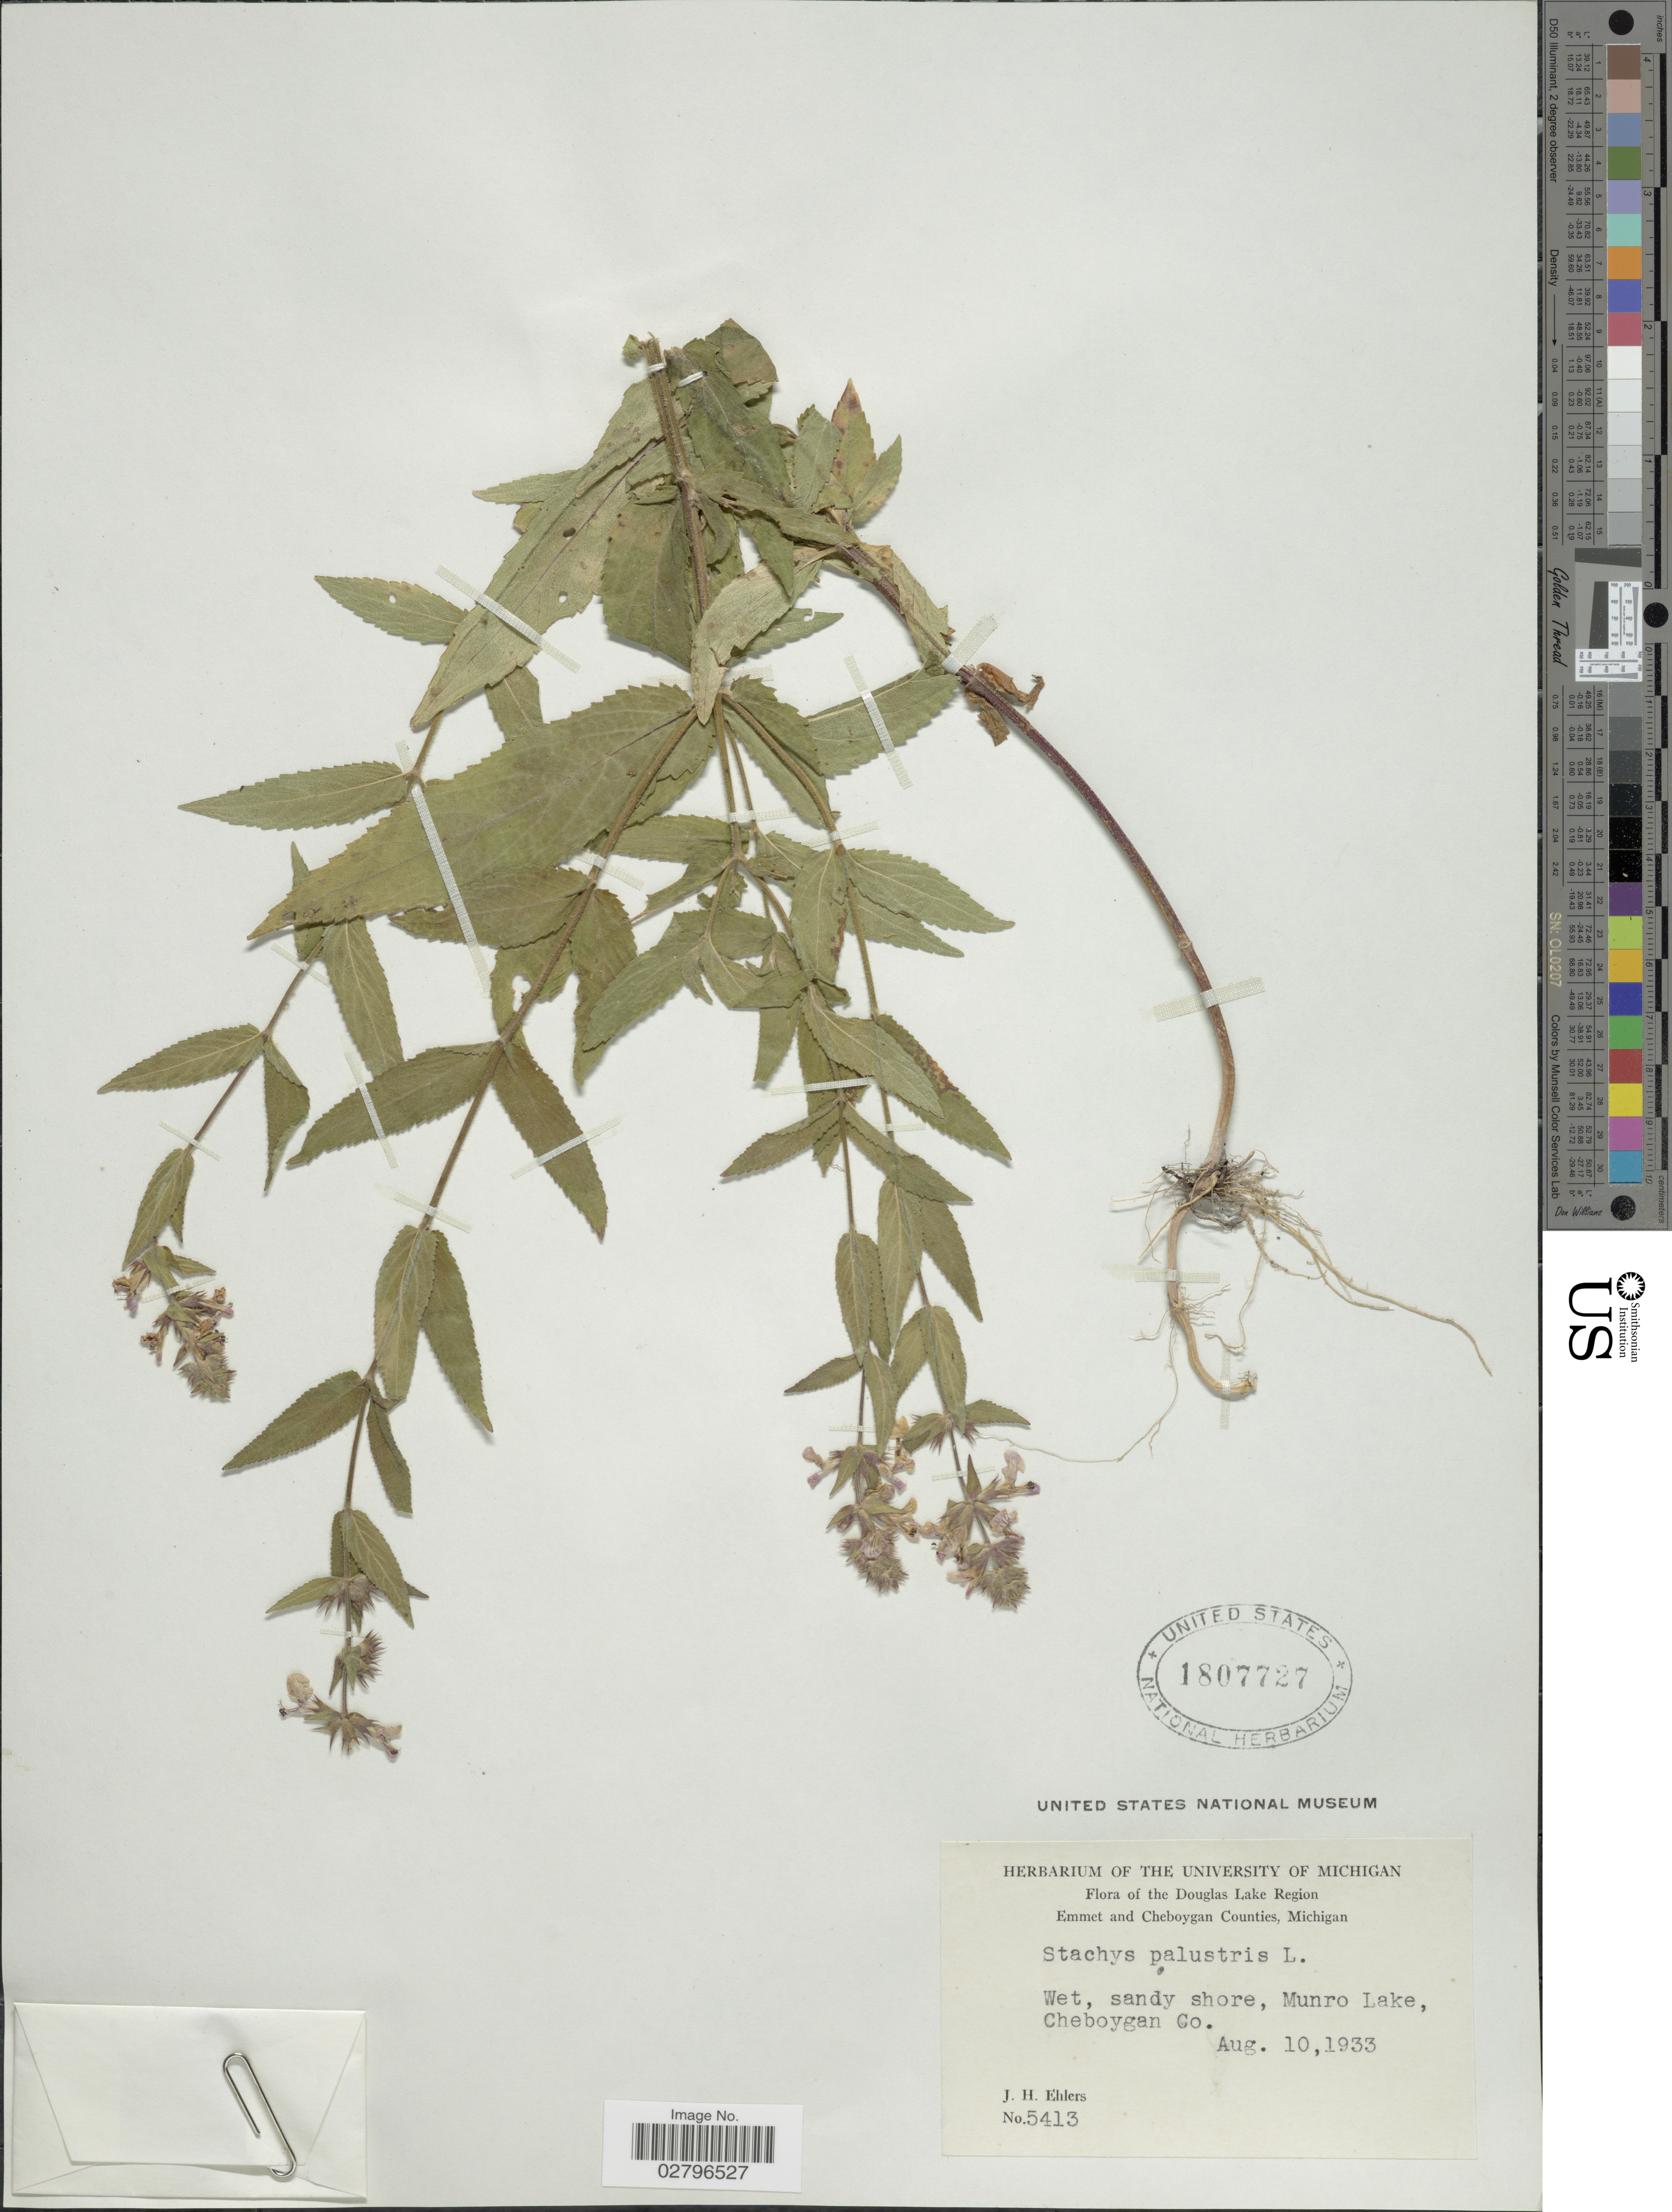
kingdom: Plantae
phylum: Tracheophyta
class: Magnoliopsida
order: Lamiales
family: Lamiaceae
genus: Stachys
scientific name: Stachys palustris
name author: L.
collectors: J. H. Ehlers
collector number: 5413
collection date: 1933-08-10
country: United States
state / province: Michigan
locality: Douglas Lake Region. Munro Lake, Cheboygan Co.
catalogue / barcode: US 1807727